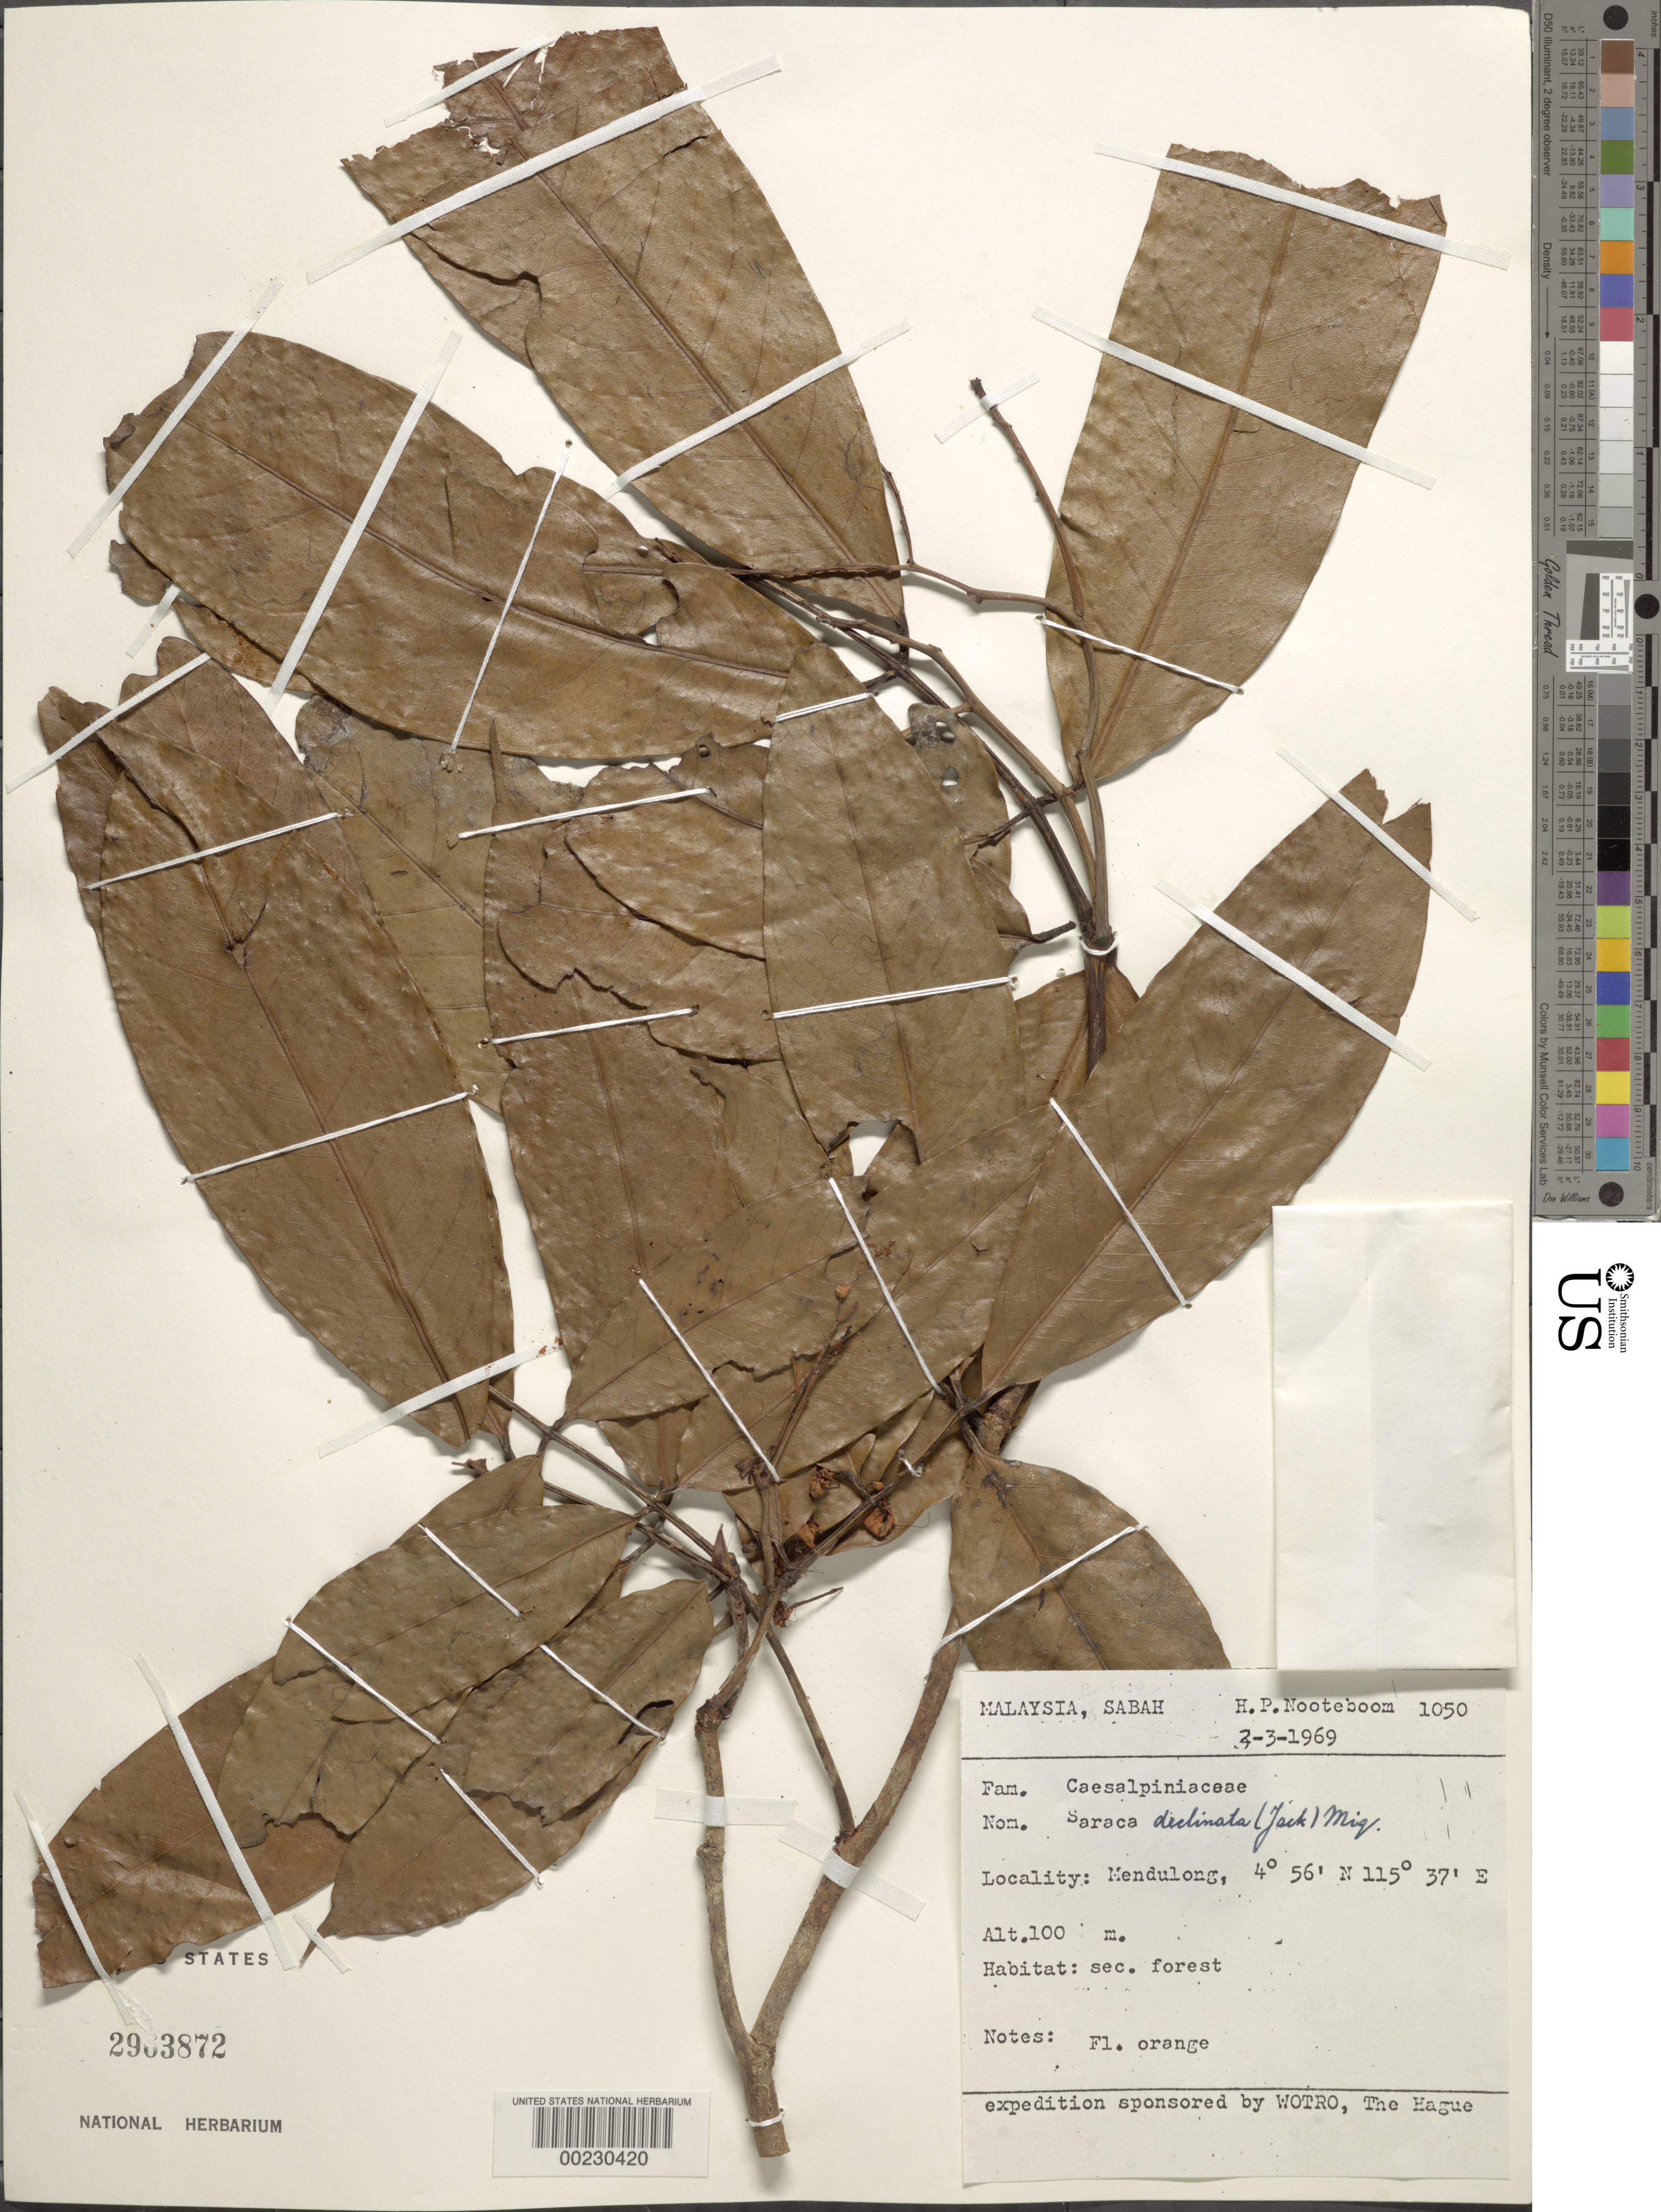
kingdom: Plantae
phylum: Tracheophyta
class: Magnoliopsida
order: Fabales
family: Fabaceae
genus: Saraca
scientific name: Saraca declinata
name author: (J.G. Jack) Miq.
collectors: H. P. Nooteboom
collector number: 1050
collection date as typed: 03 Mar 1969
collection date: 1969-03-03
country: Malaysia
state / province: Sabah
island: Borneo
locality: Medulong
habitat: Secondary forest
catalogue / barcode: US 2963872